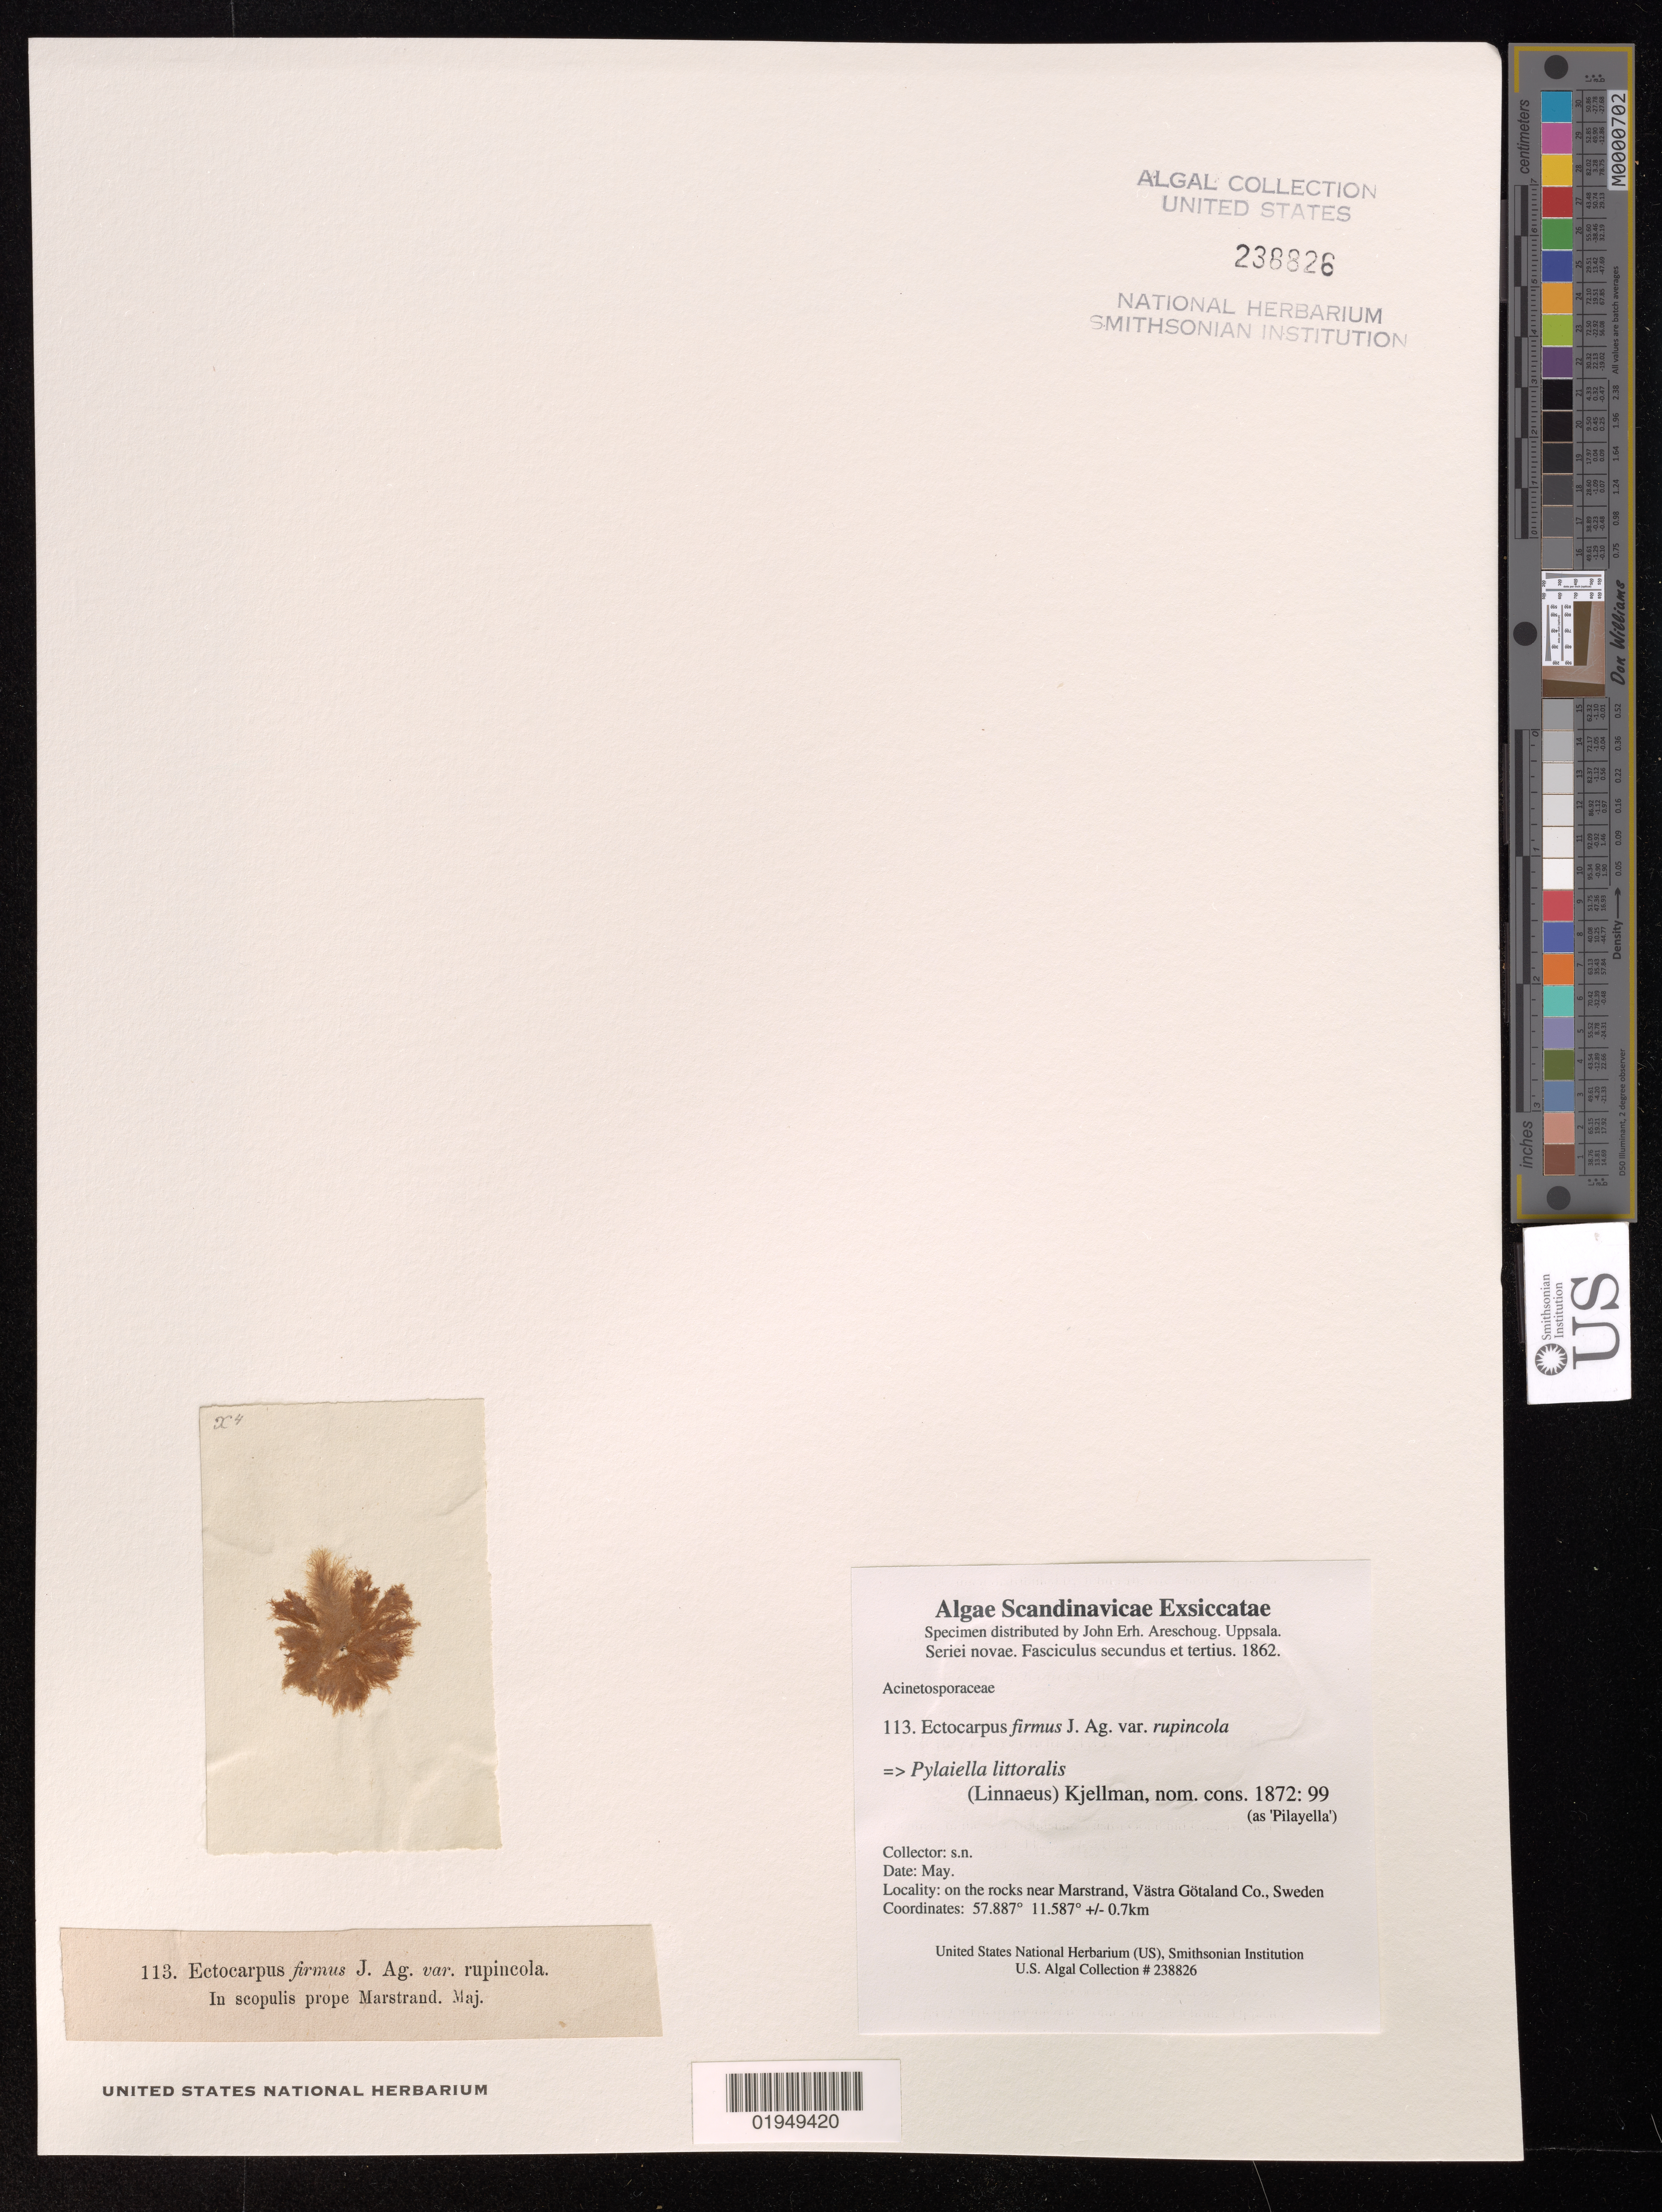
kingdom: Chromista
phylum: Ochrophyta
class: Phaeophyceae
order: Ectocarpales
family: Acinetosporaceae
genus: Pylaiella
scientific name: Pylaiella littoralis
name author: (L.) Kjellman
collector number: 113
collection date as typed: May 1862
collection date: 1862-05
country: Sweden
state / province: Västra Götaland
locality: on rocks near Marstrand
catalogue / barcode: US 238826